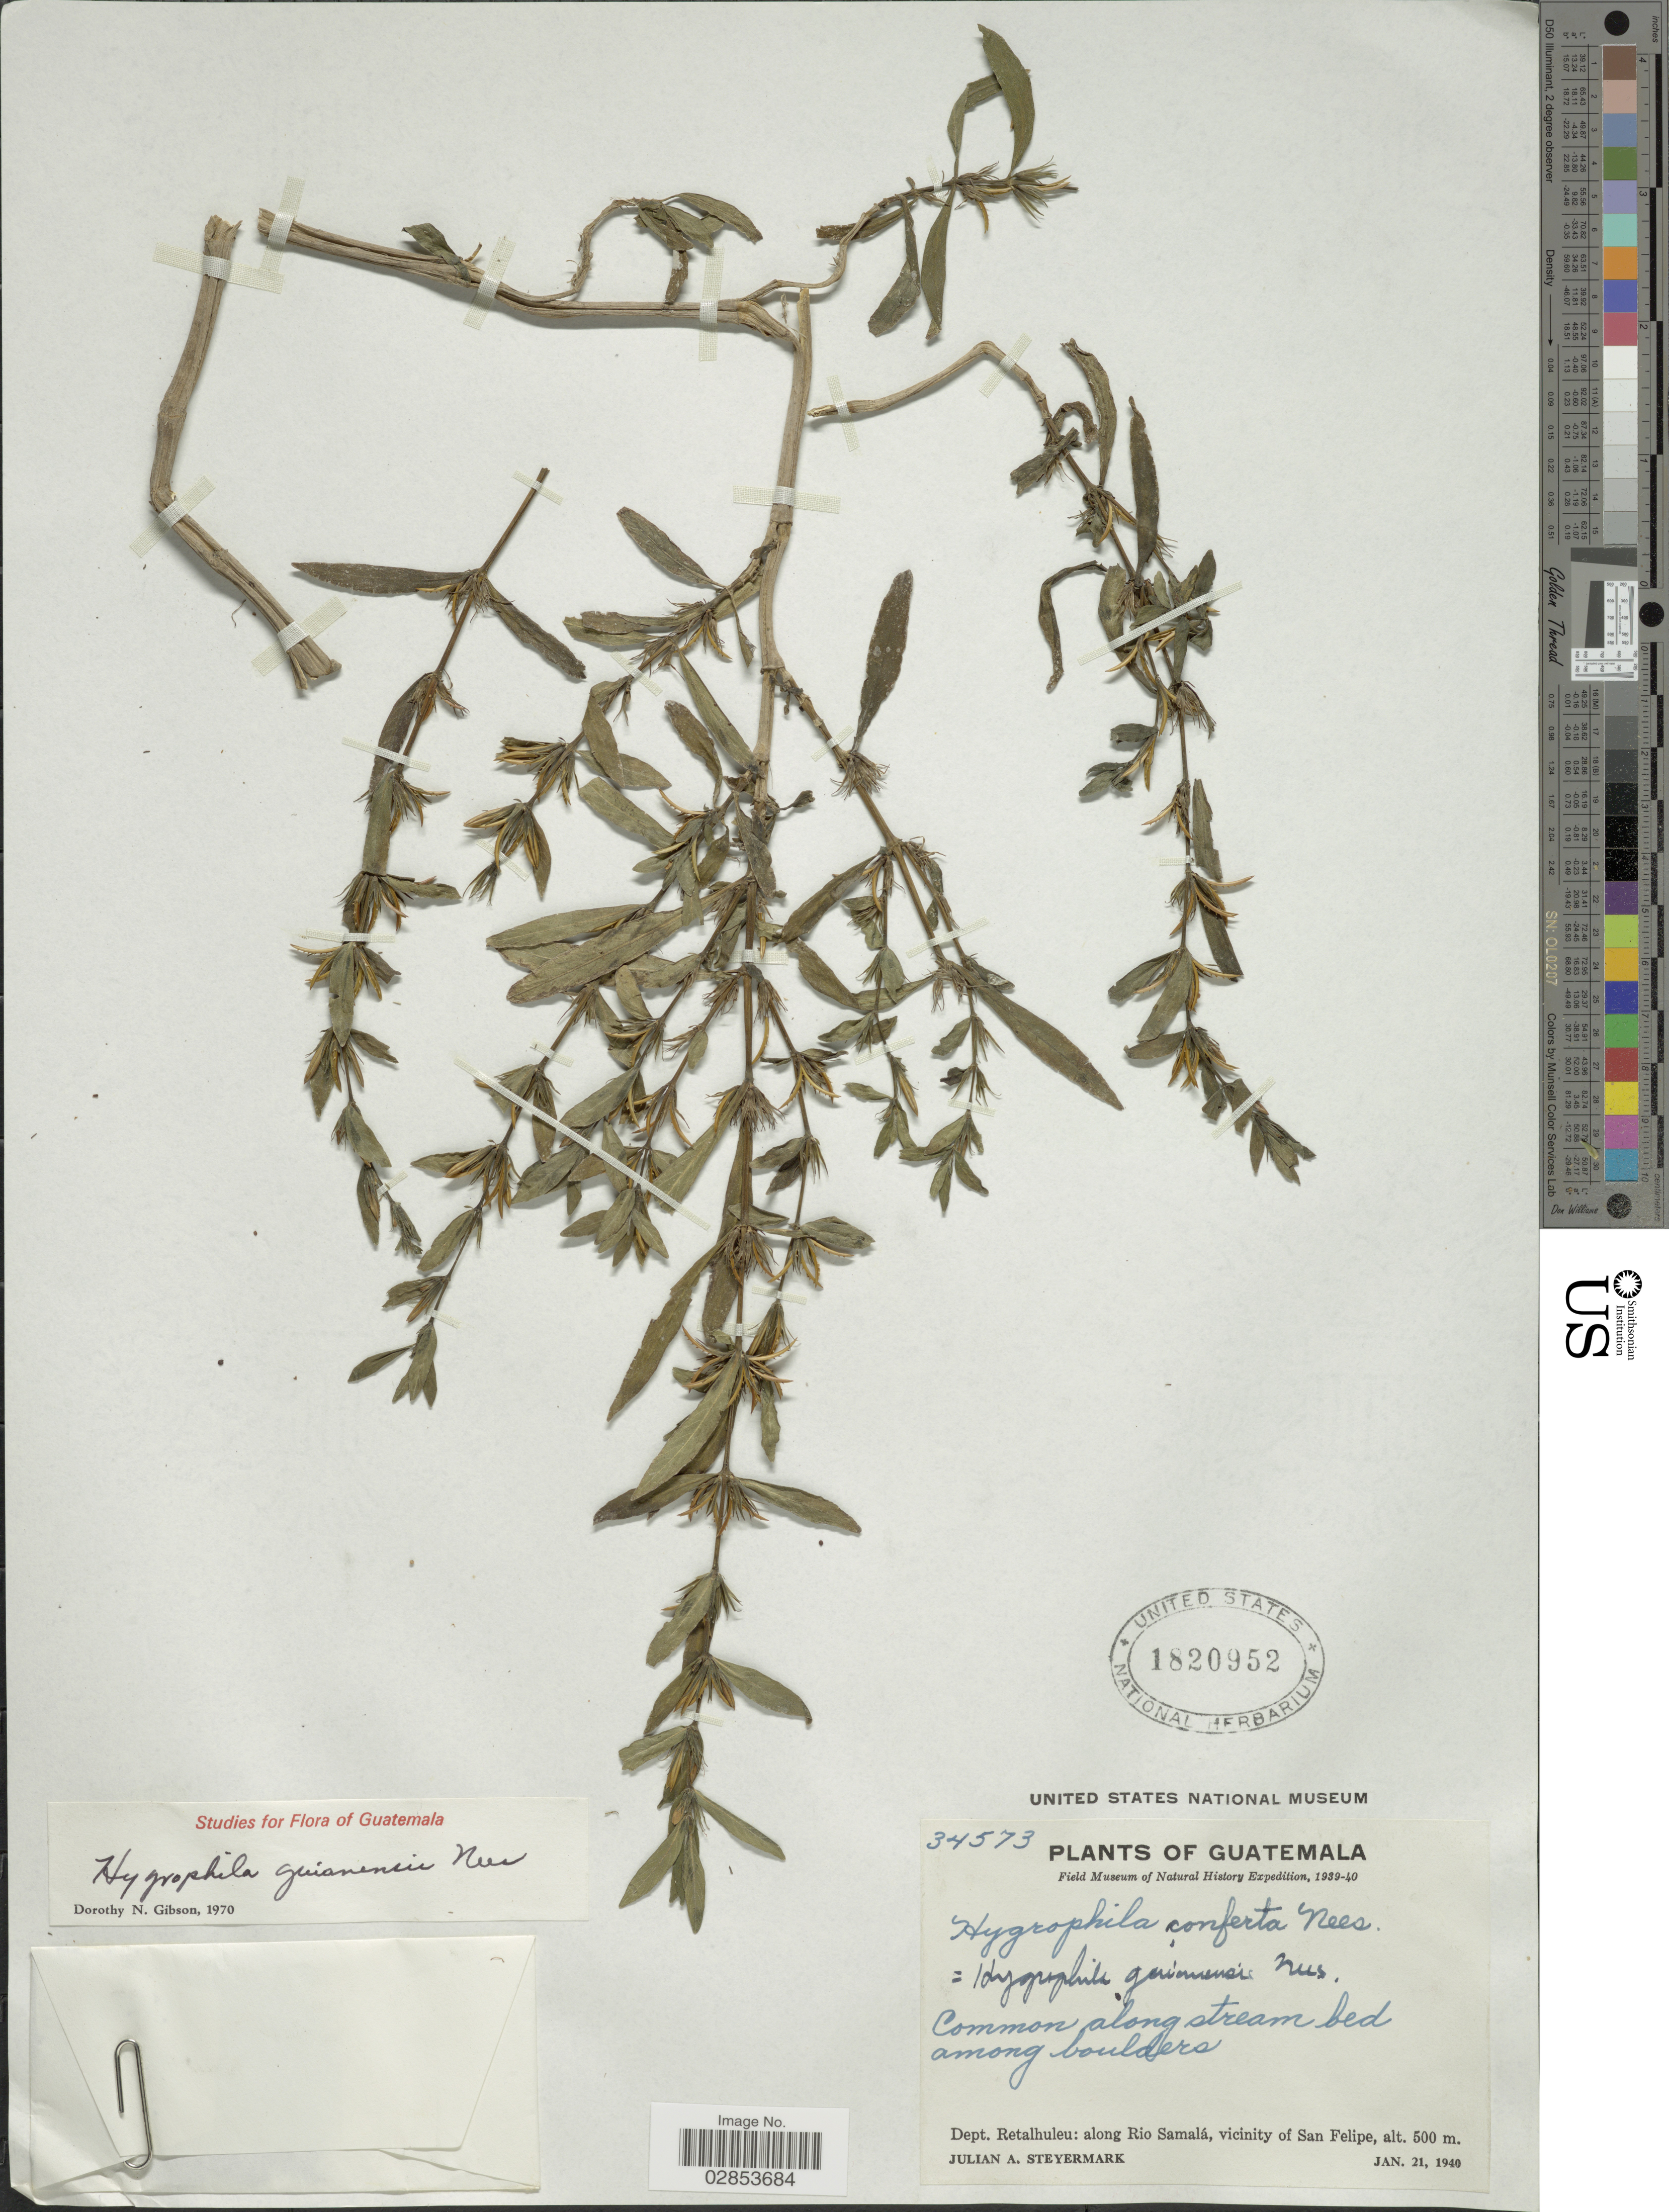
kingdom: Plantae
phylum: Tracheophyta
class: Magnoliopsida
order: Lamiales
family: Acanthaceae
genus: Hygrophila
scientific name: Hygrophila costata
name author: Nees & T. Nees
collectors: J. Steyermark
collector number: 34573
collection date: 1940-01-21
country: Guatemala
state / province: Retalhuleu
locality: Dept. Retalhuleu: along Rio Samalá, vicinity of San Felipe.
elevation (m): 500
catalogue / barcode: US 1820952